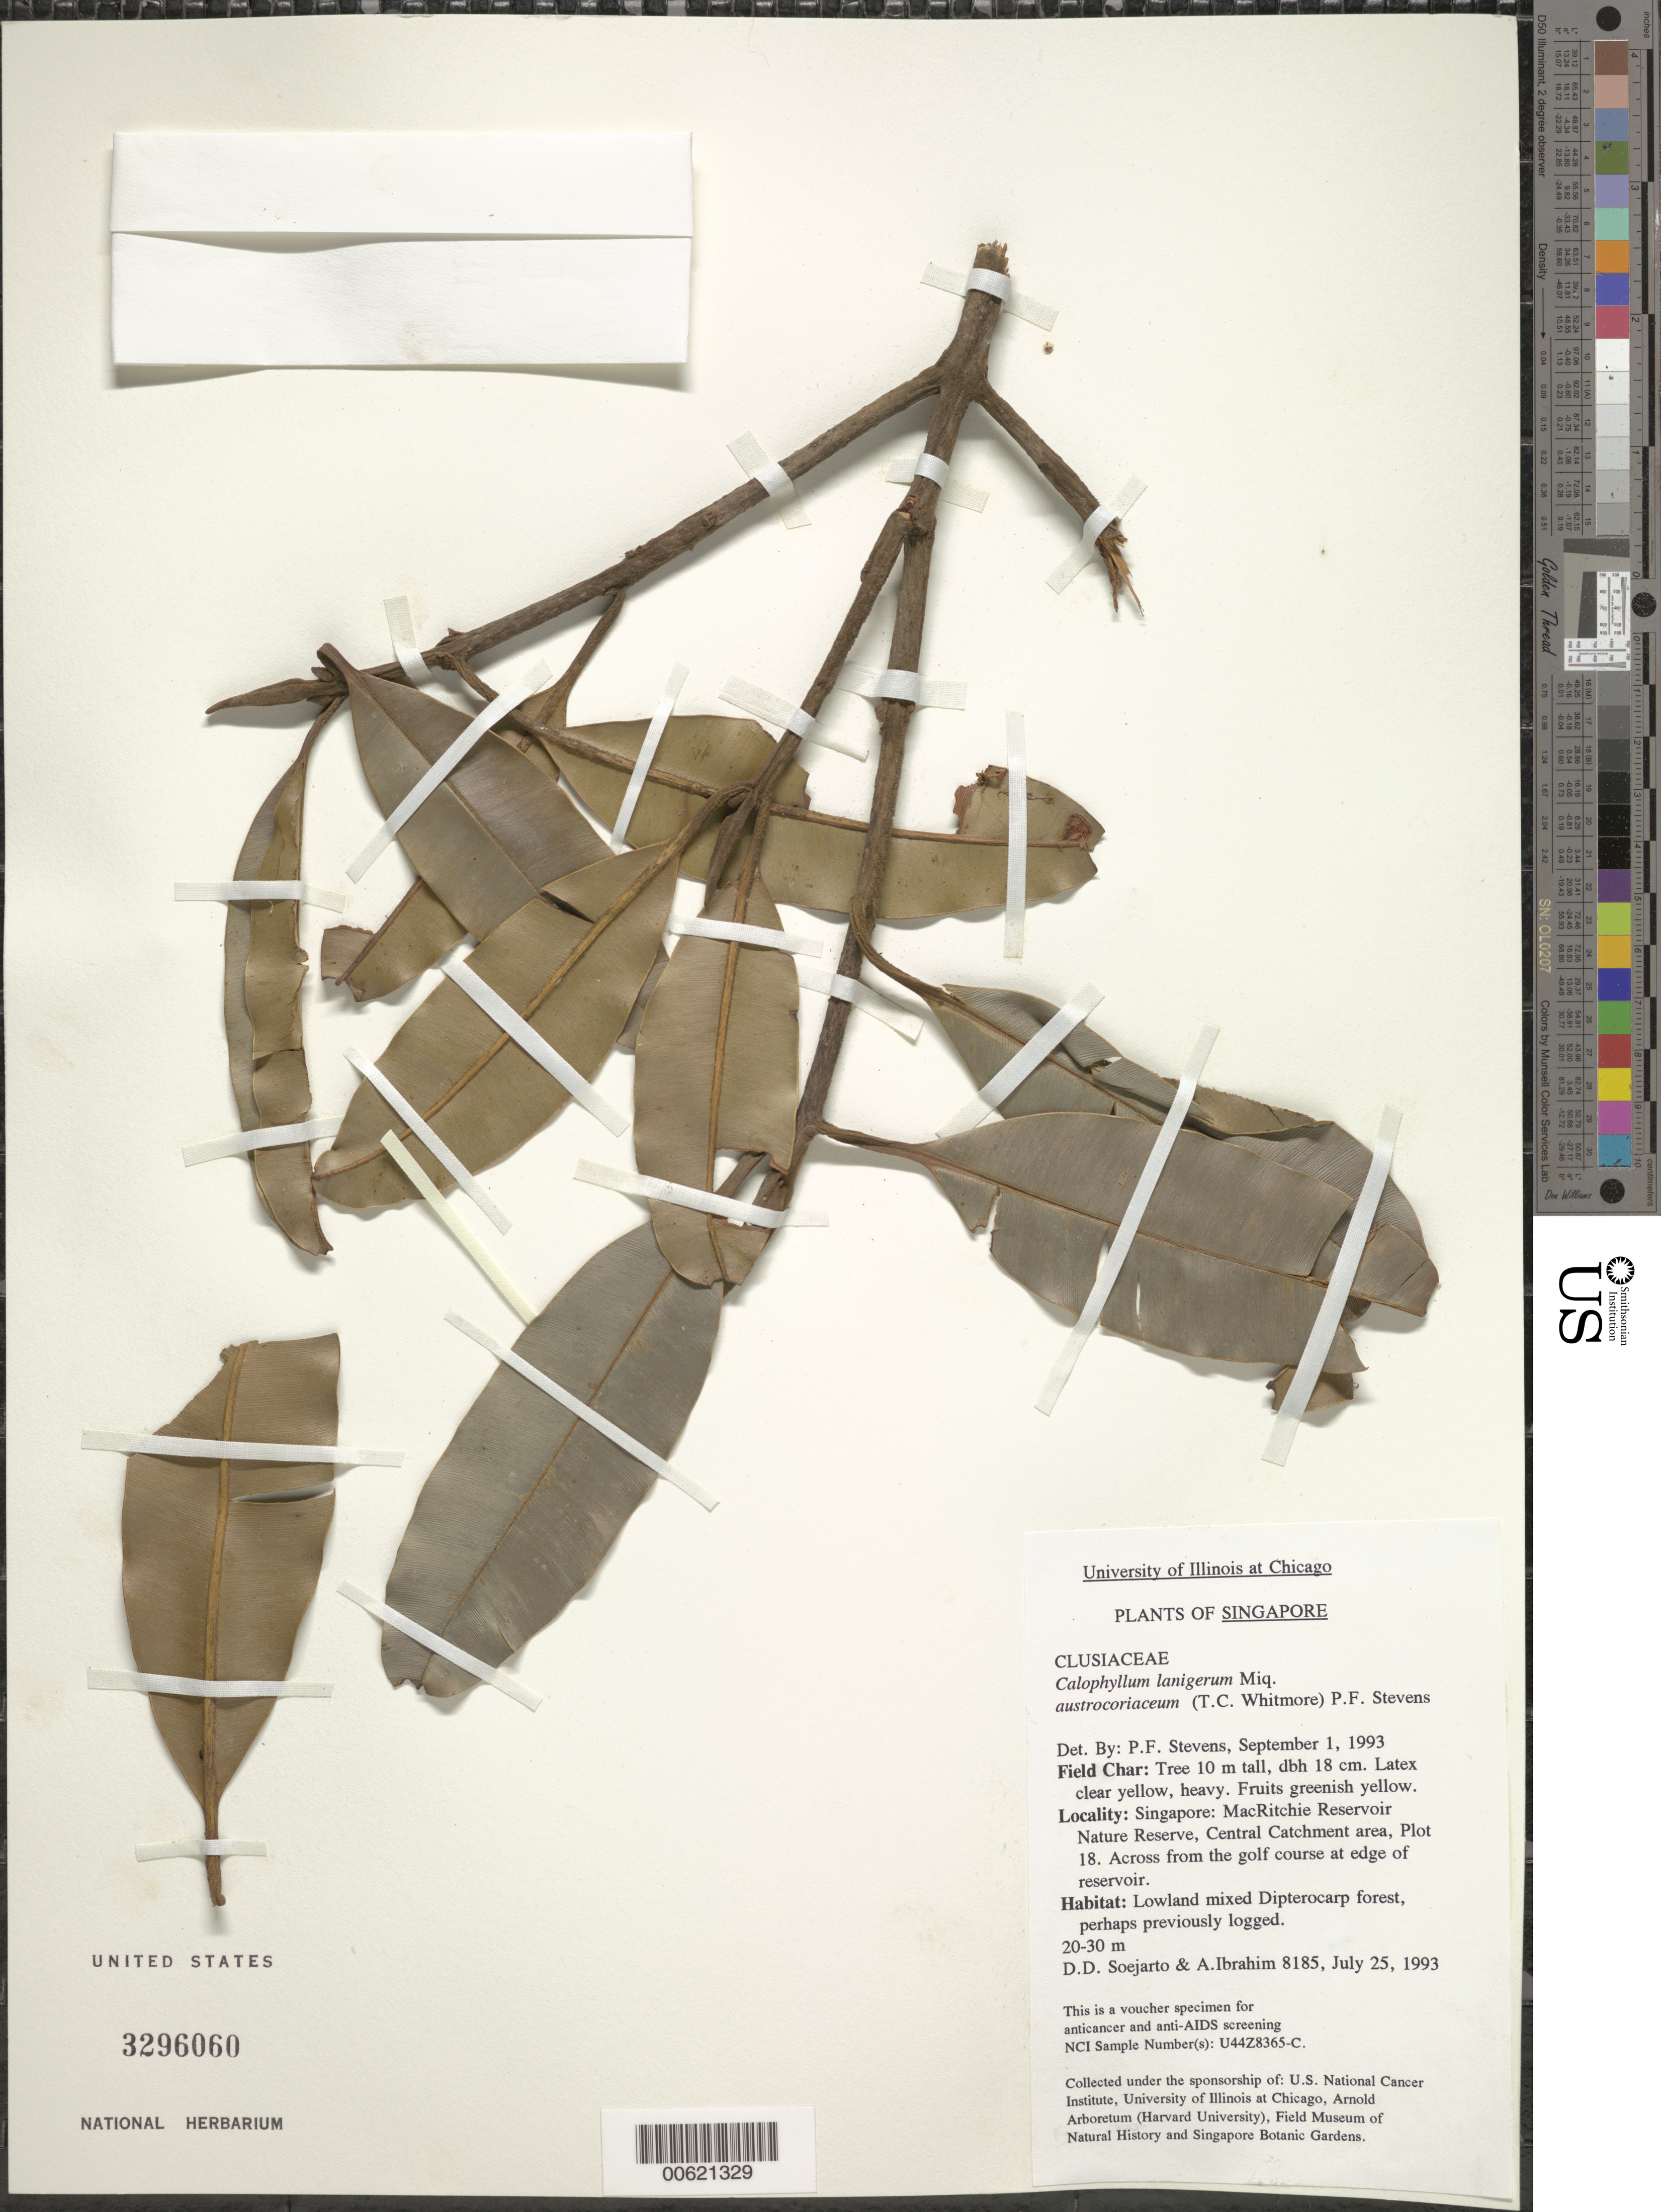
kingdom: Plantae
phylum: Tracheophyta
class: Magnoliopsida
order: Malpighiales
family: Calophyllaceae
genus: Calophyllum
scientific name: Calophyllum lanigerum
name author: Miq.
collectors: A. Ibrahim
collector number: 8185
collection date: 1993-07-25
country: Singapore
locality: MacRitchie Reservoir Nature Reserve, Central Catchment area, Plot 18.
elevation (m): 20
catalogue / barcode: US 3296060